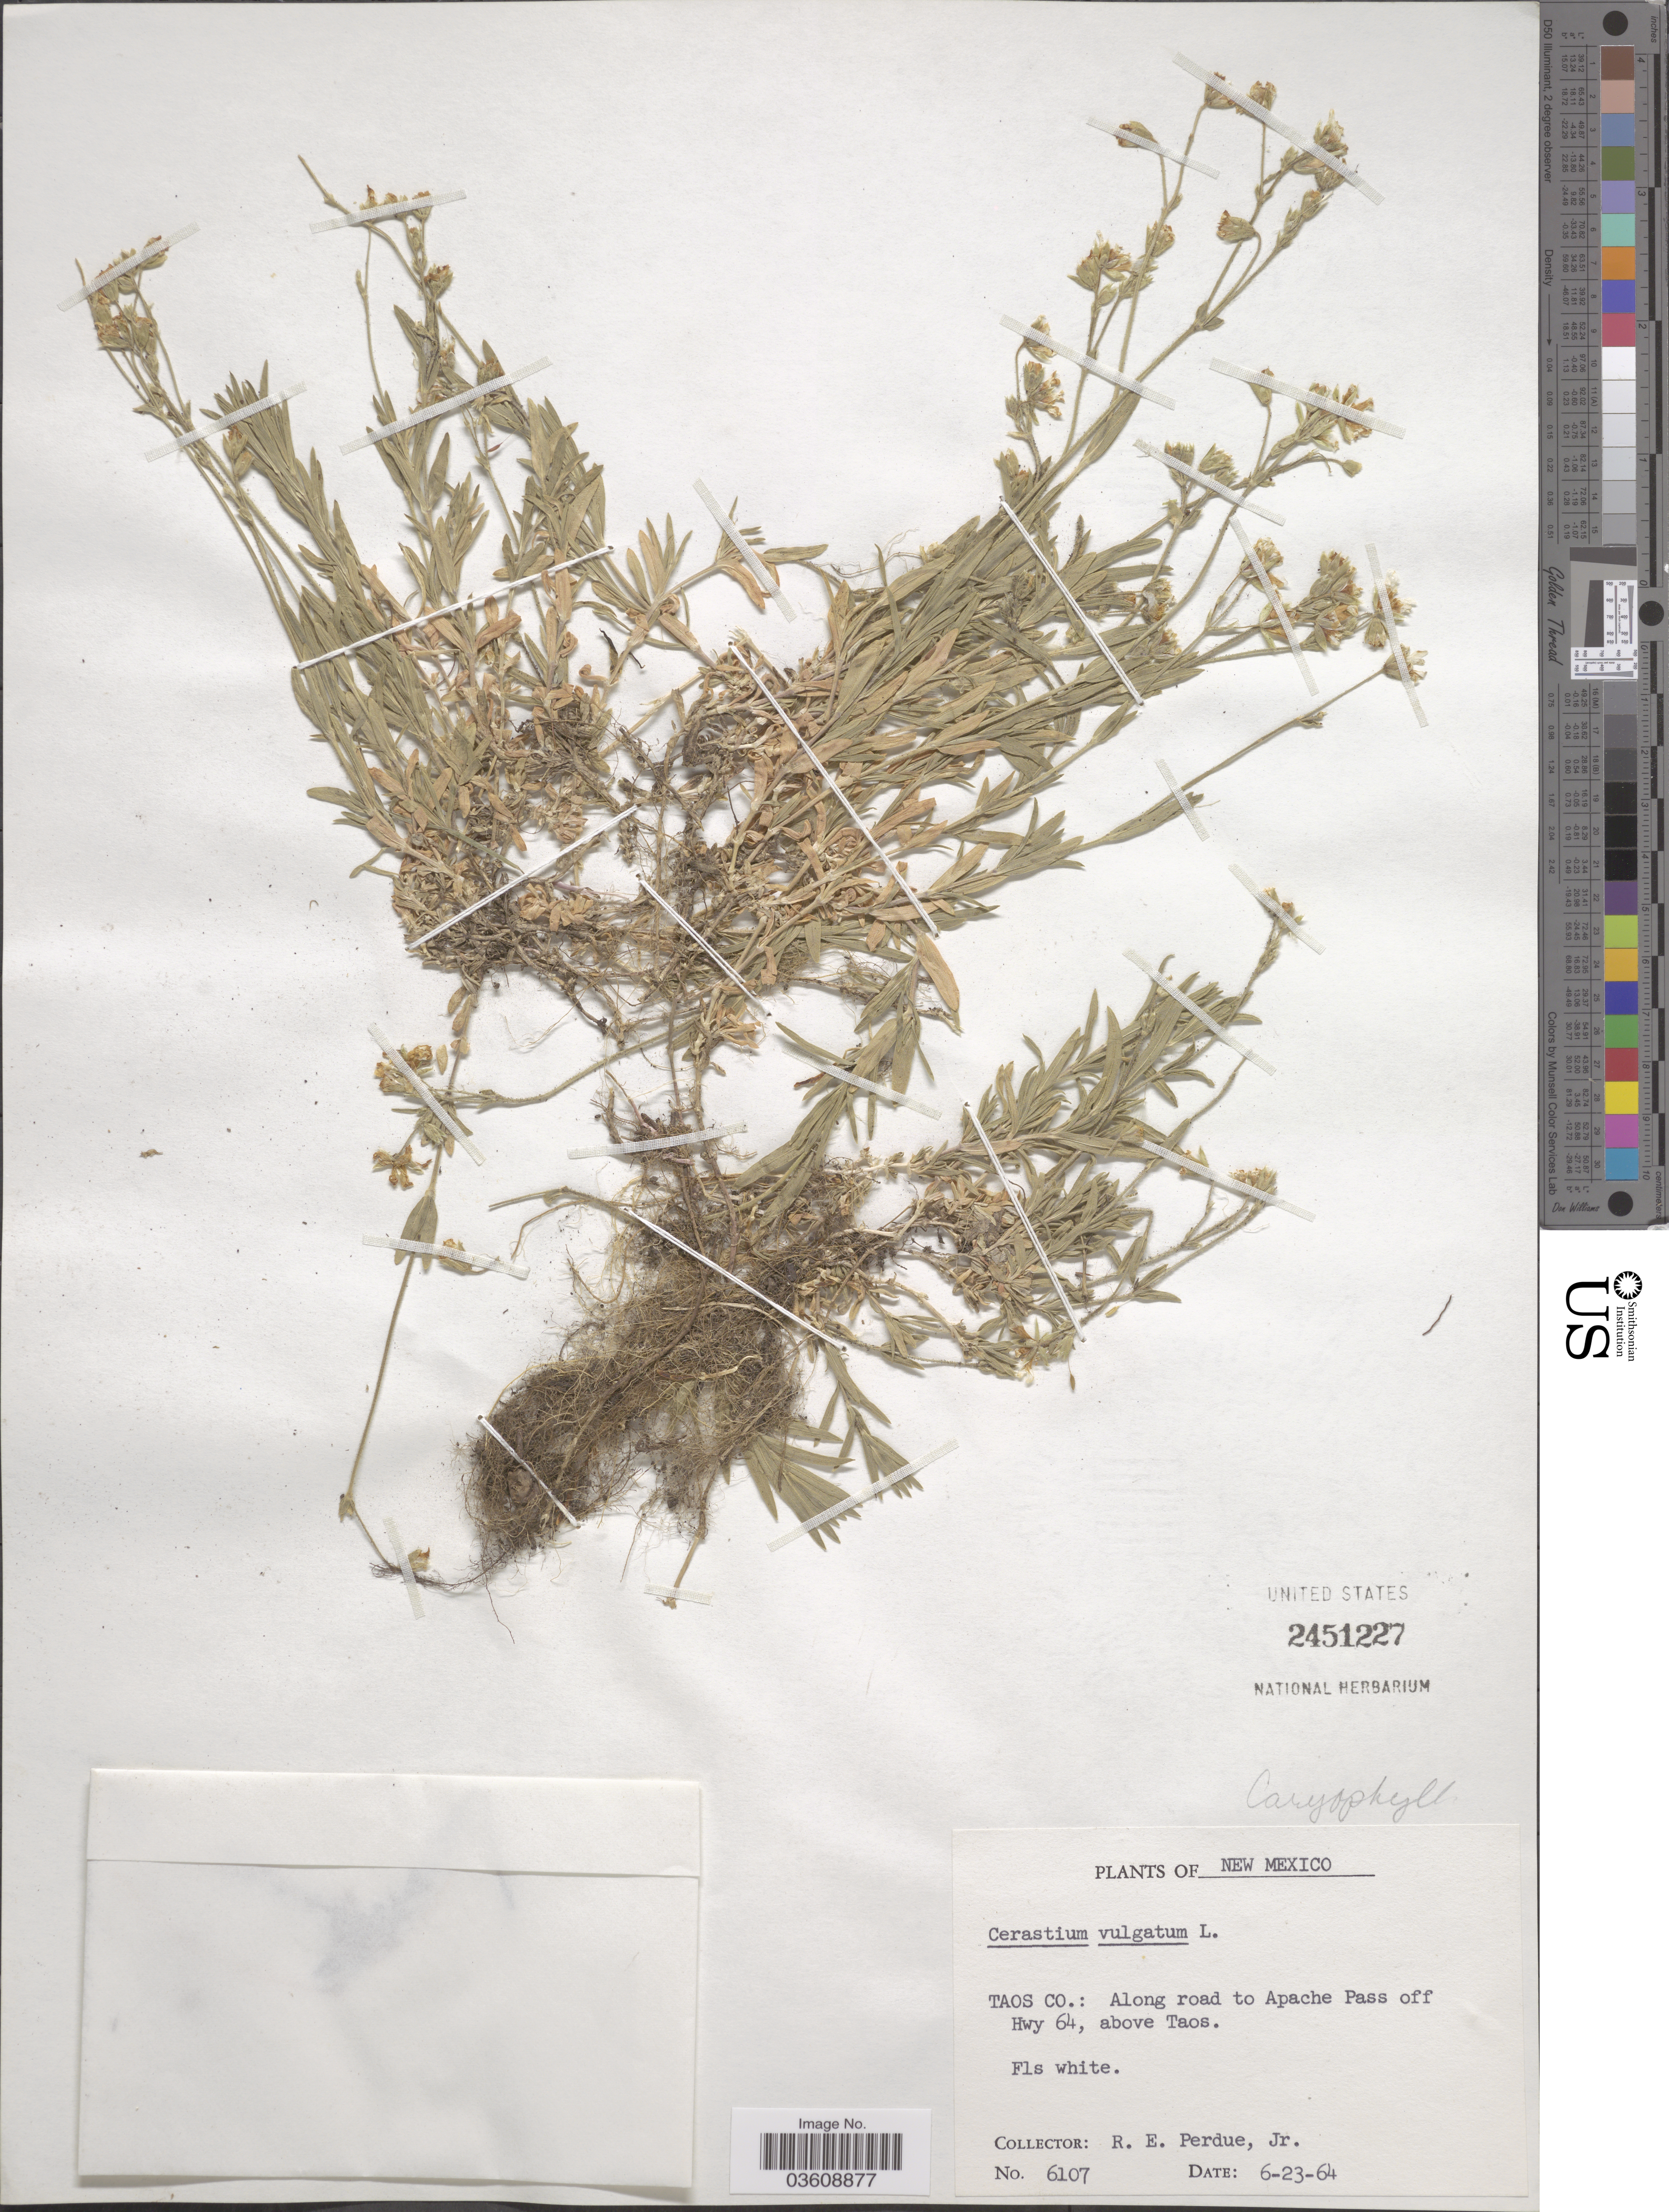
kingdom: Plantae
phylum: Tracheophyta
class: Magnoliopsida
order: Caryophyllales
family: Caryophyllaceae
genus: Stellaria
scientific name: Stellaria longipes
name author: Goldie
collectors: R. E. Perdue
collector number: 6107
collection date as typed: Transcribed d/m/y: 23/6/64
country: United States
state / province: New Mexico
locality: Taos Co.: Along road to Apache Pass off Hwy 64, above Taos.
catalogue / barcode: US 2451227